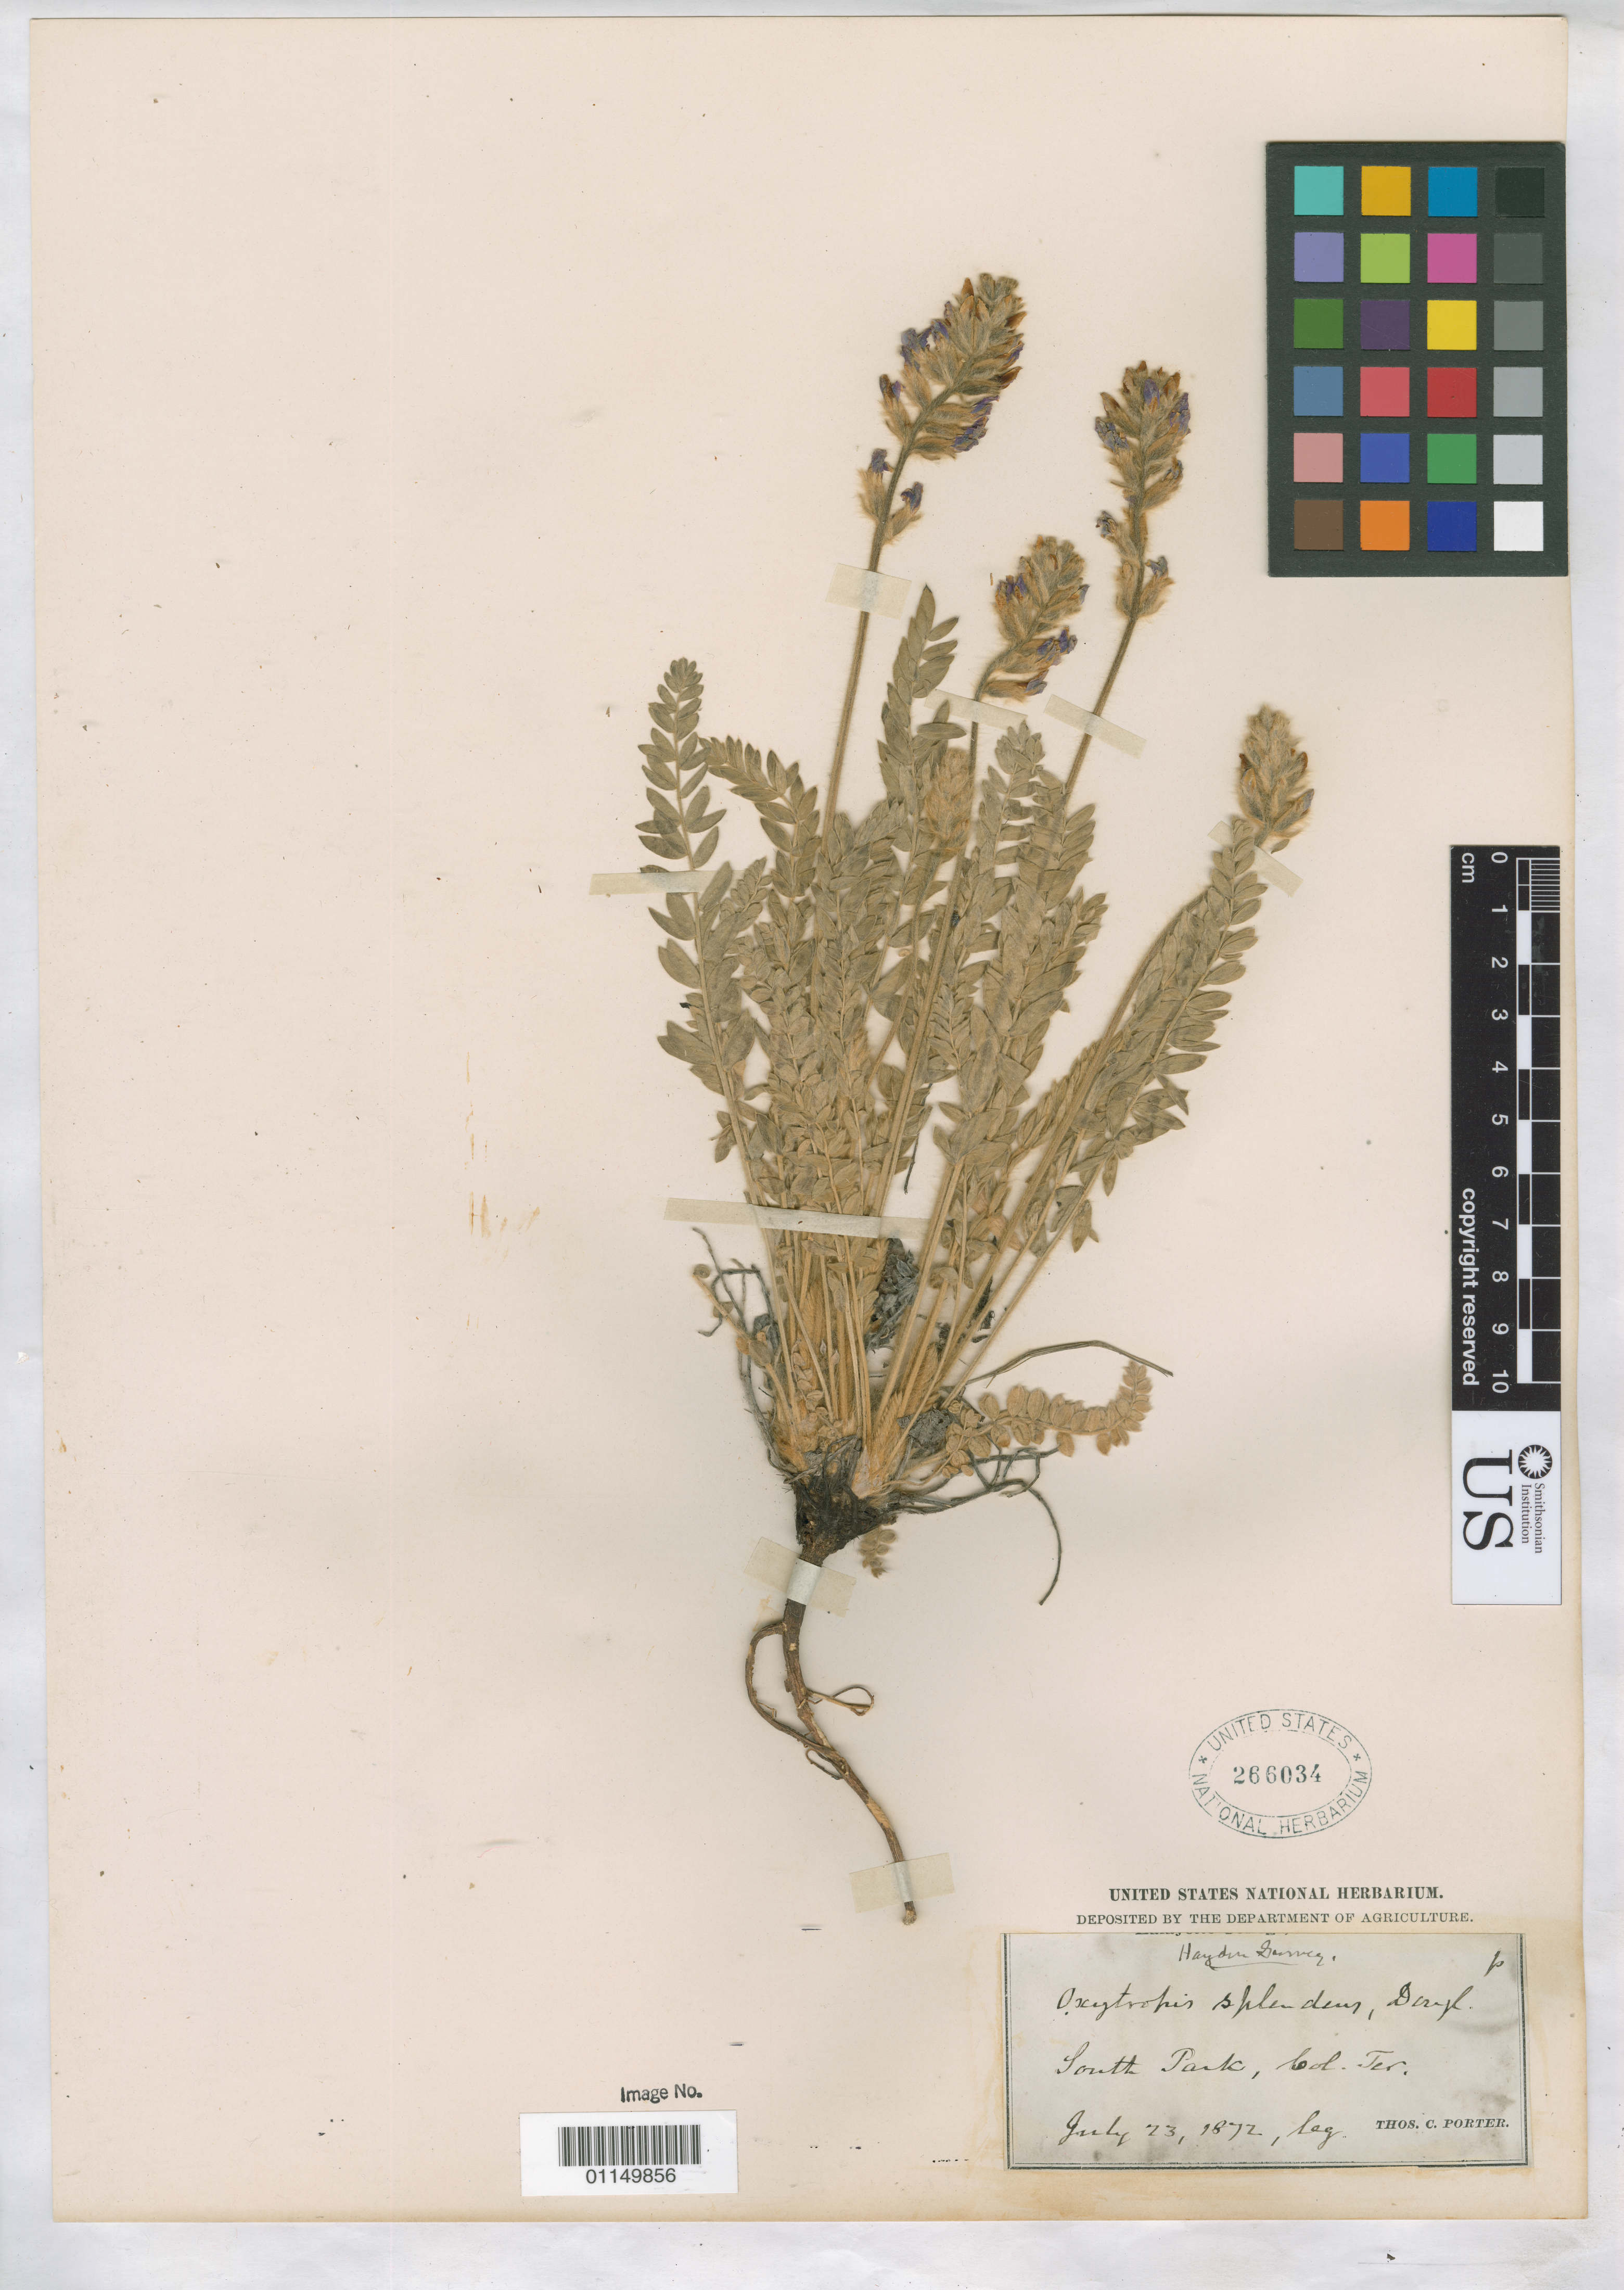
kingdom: Plantae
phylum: Tracheophyta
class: Magnoliopsida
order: Fabales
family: Fabaceae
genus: Oxytropis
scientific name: Oxytropis splendens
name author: Douglas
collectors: T. C. Porter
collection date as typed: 23 Jul 1872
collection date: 1872-07-23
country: United States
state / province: Colorado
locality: South Park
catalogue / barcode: US 266034